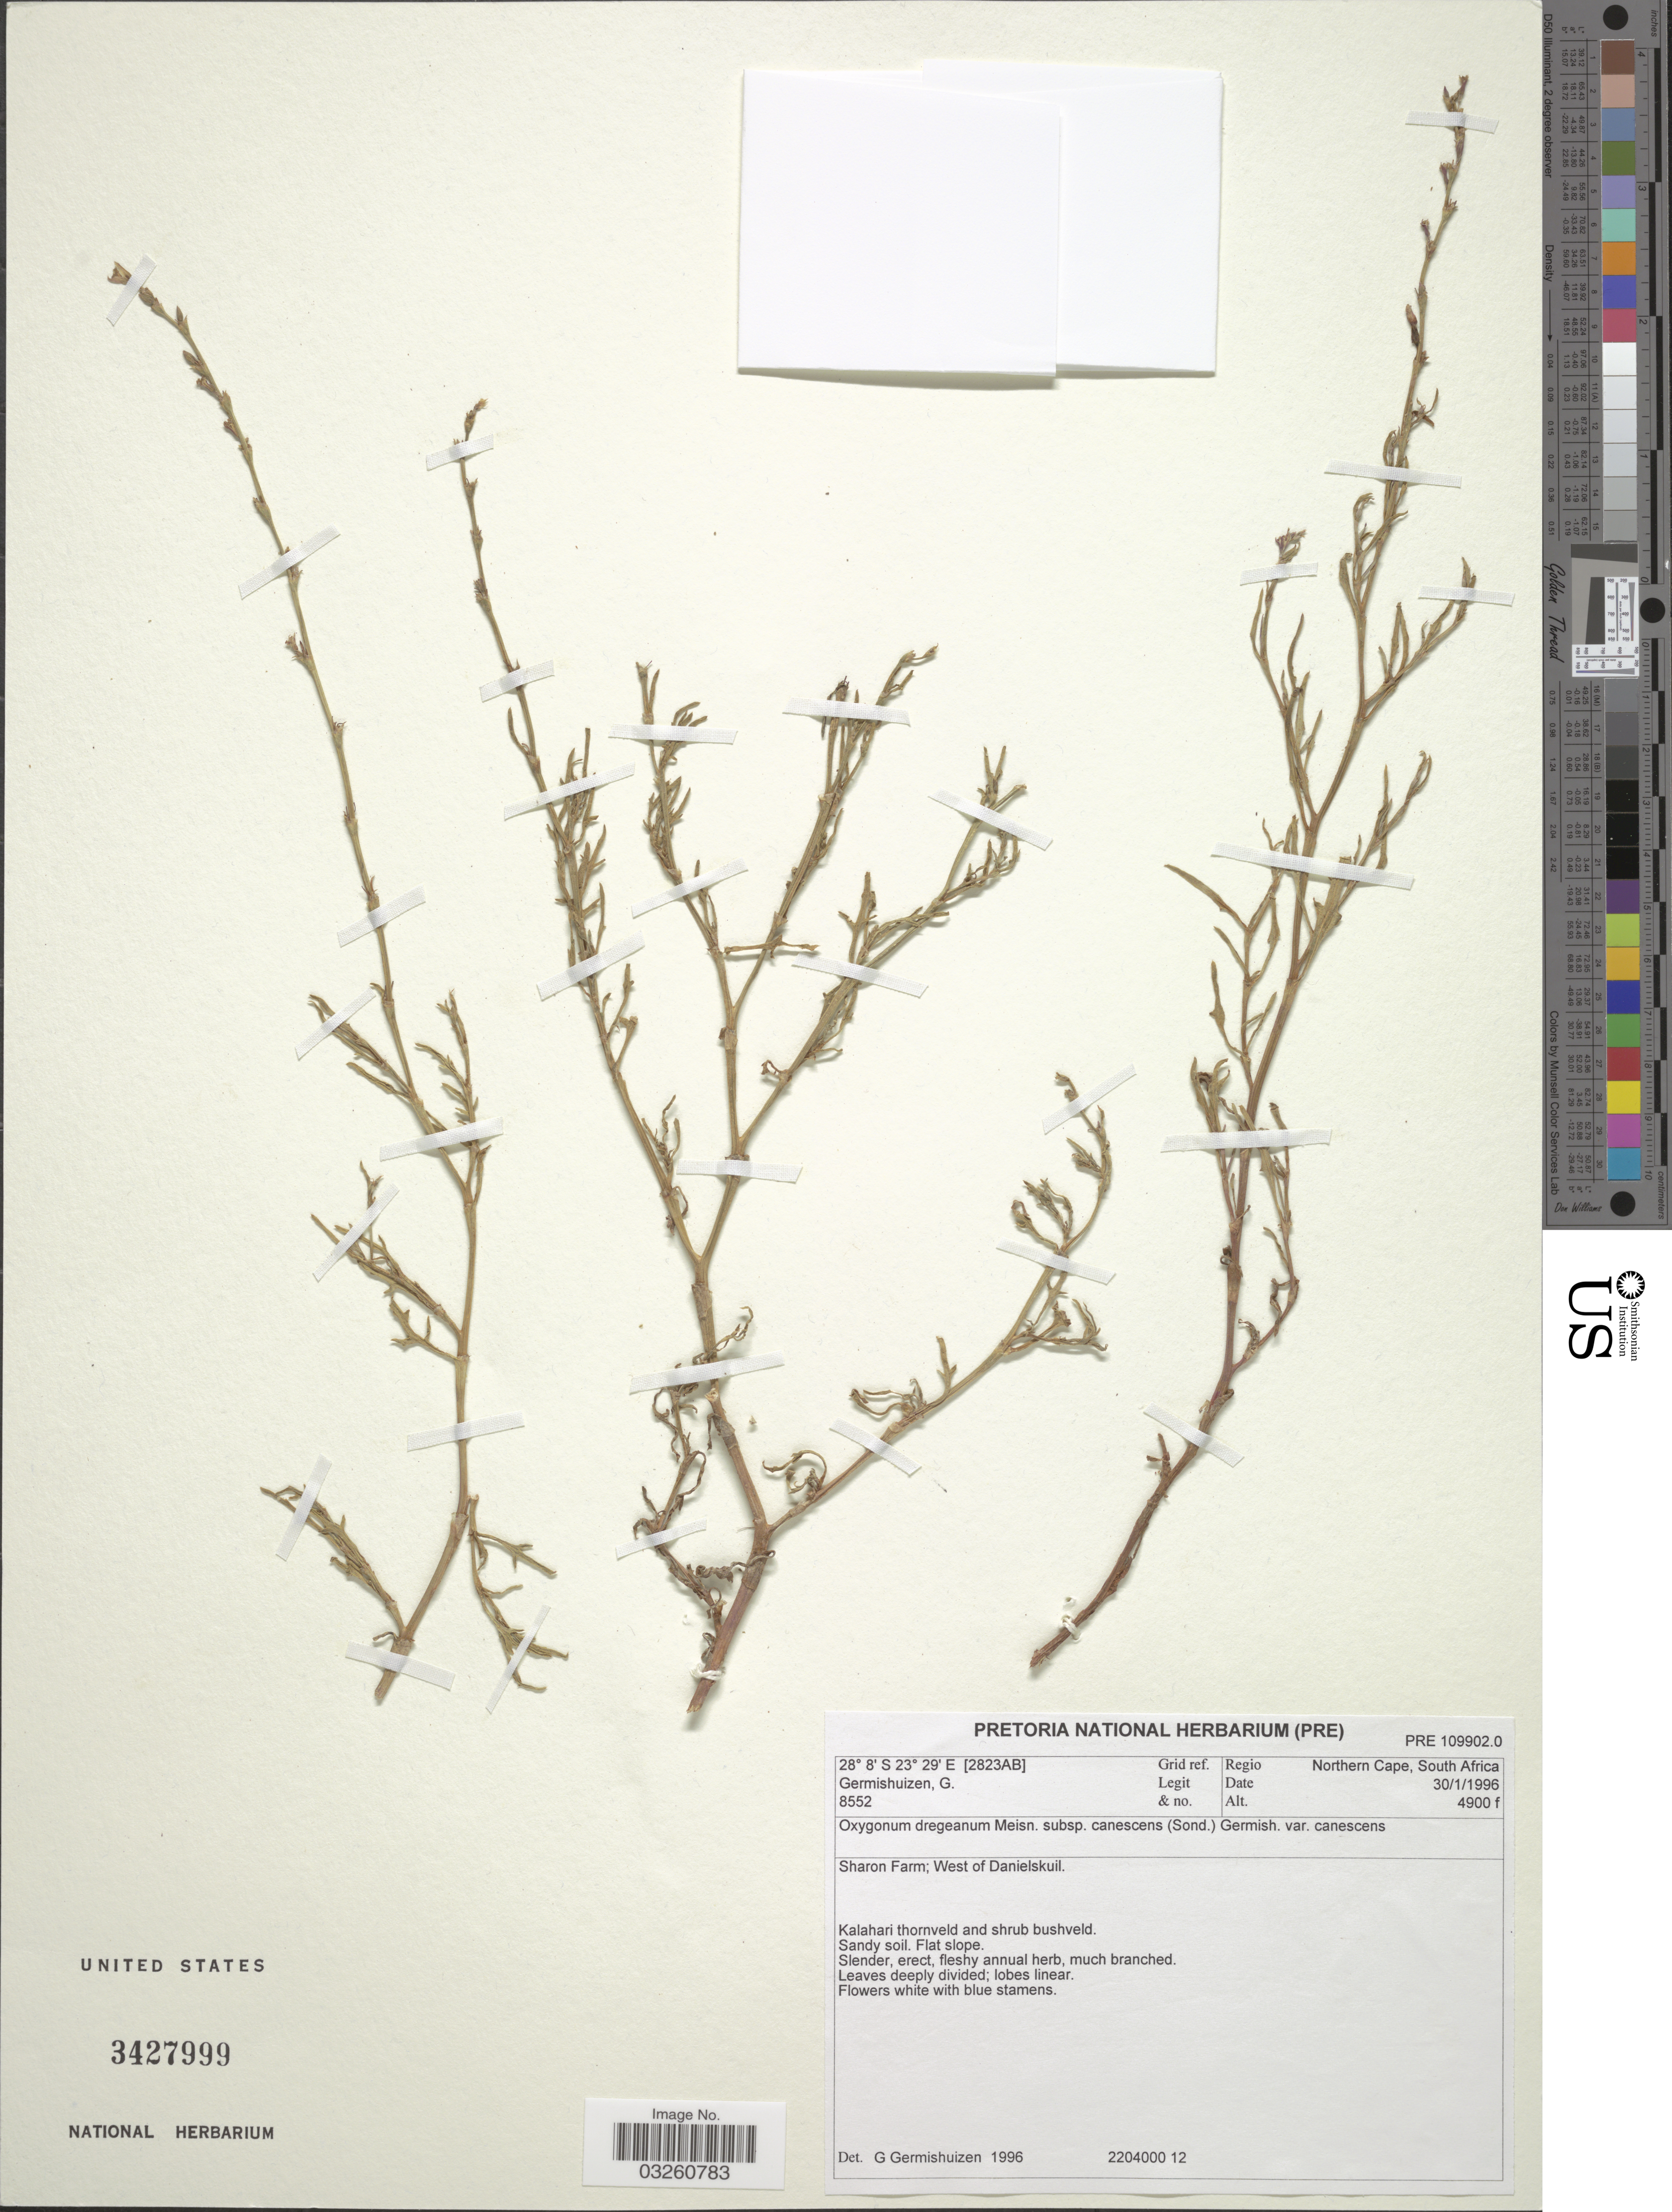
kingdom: Plantae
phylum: Tracheophyta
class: Magnoliopsida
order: Caryophyllales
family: Polygonaceae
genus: Oxygonum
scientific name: Oxygonum dregeanum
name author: Meisn.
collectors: G. Germishuizen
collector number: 8552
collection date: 1996-01-30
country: South Africa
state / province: Northern Cape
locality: [2823AB] Grid ref. Regio Northern Cape. Sharon Farm; West of Danielskuil.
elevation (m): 1494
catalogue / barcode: US 3427999